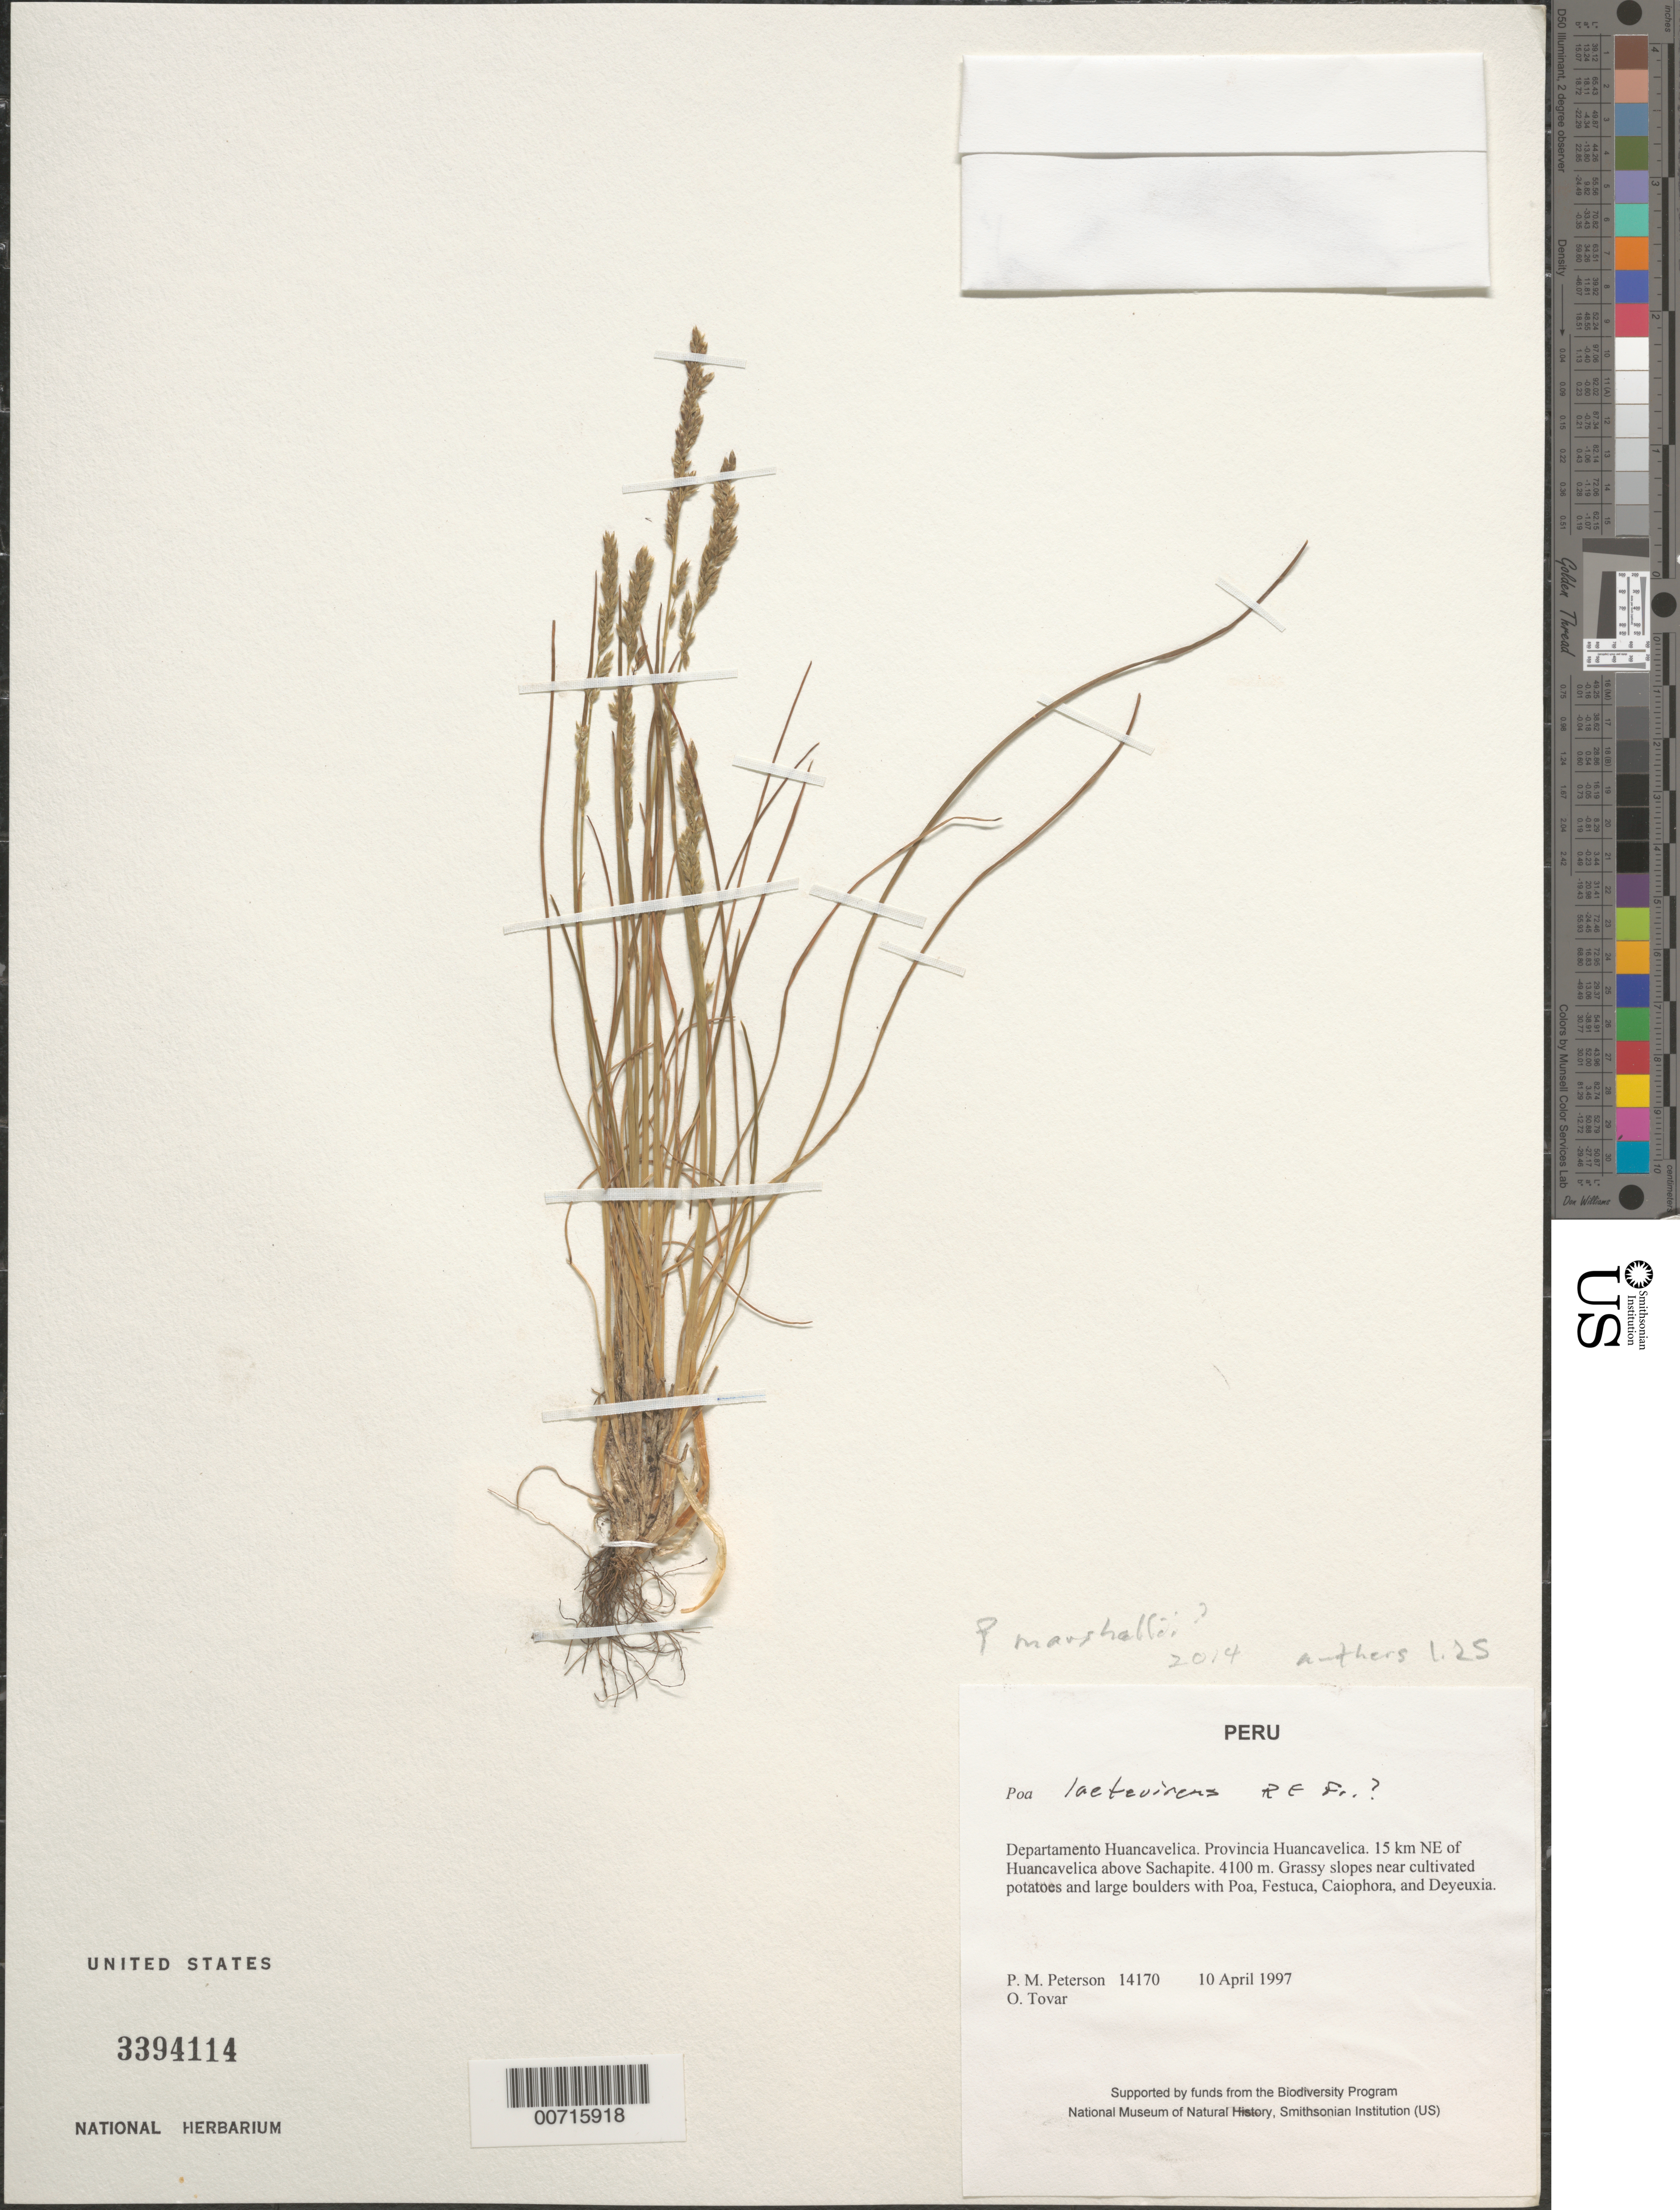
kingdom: Plantae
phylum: Tracheophyta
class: Liliopsida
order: Poales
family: Poaceae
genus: Poa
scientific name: Poa marshallii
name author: Tovar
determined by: Soreng, Robert J., Research Associate (BOT), Smithsonian Institution - National Museum of Natural History (UNITED STATES)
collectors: P. M. Peterson & Ó. Tovar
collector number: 14170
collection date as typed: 10 Apr 1997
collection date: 1997-04-10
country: Peru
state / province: Huancavelica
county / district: Huancavelica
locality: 15 km NE of Huancavelica above Sachapite.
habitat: Grassy slopes near cultivated potatoes and large boulders with Poa, Festuca, Caiophora, and Deyeuxia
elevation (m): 4100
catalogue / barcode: US 3394114